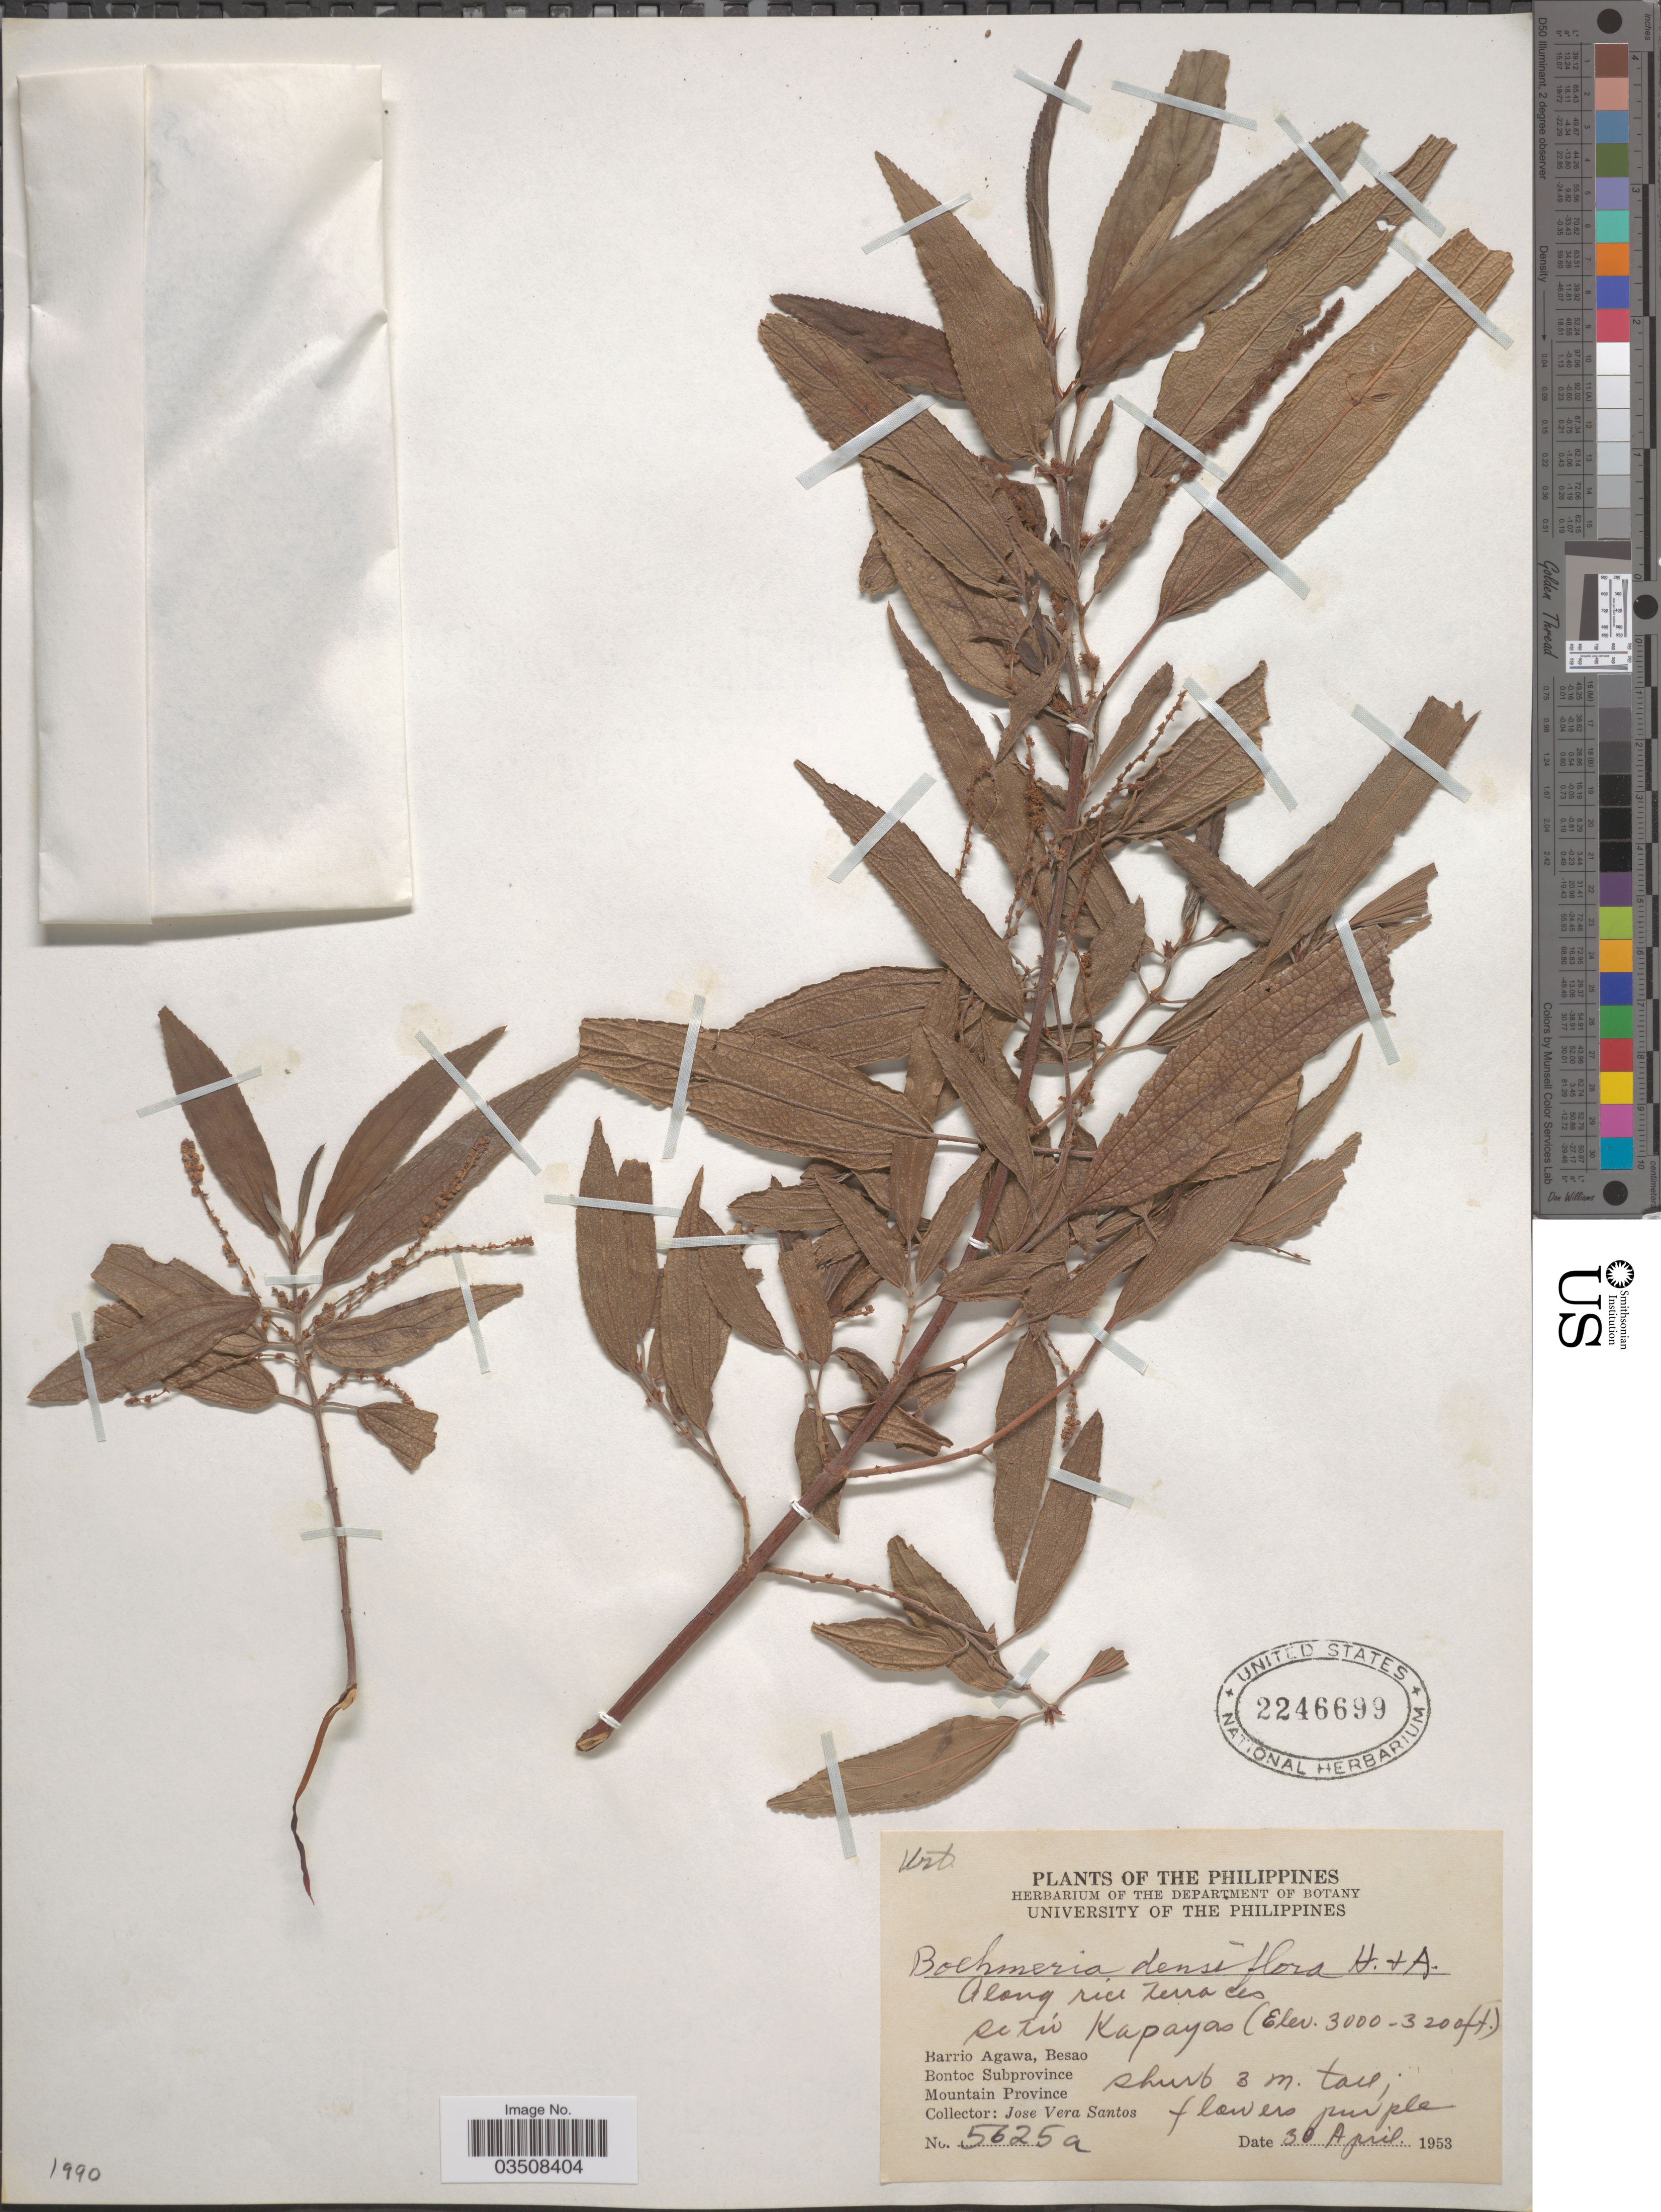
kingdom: Plantae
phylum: Tracheophyta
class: Magnoliopsida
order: Rosales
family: Urticaceae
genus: Boehmeria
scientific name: Boehmeria densiflora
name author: Hook. & Arn.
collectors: J. V. Santos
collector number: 5625a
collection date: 1953-04-30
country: Philippines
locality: Along rice terraces sitío Kapayas. Barrio Agawa, Besao. Bontoc Subprovince. Mountain Province.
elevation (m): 914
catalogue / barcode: US 2246699